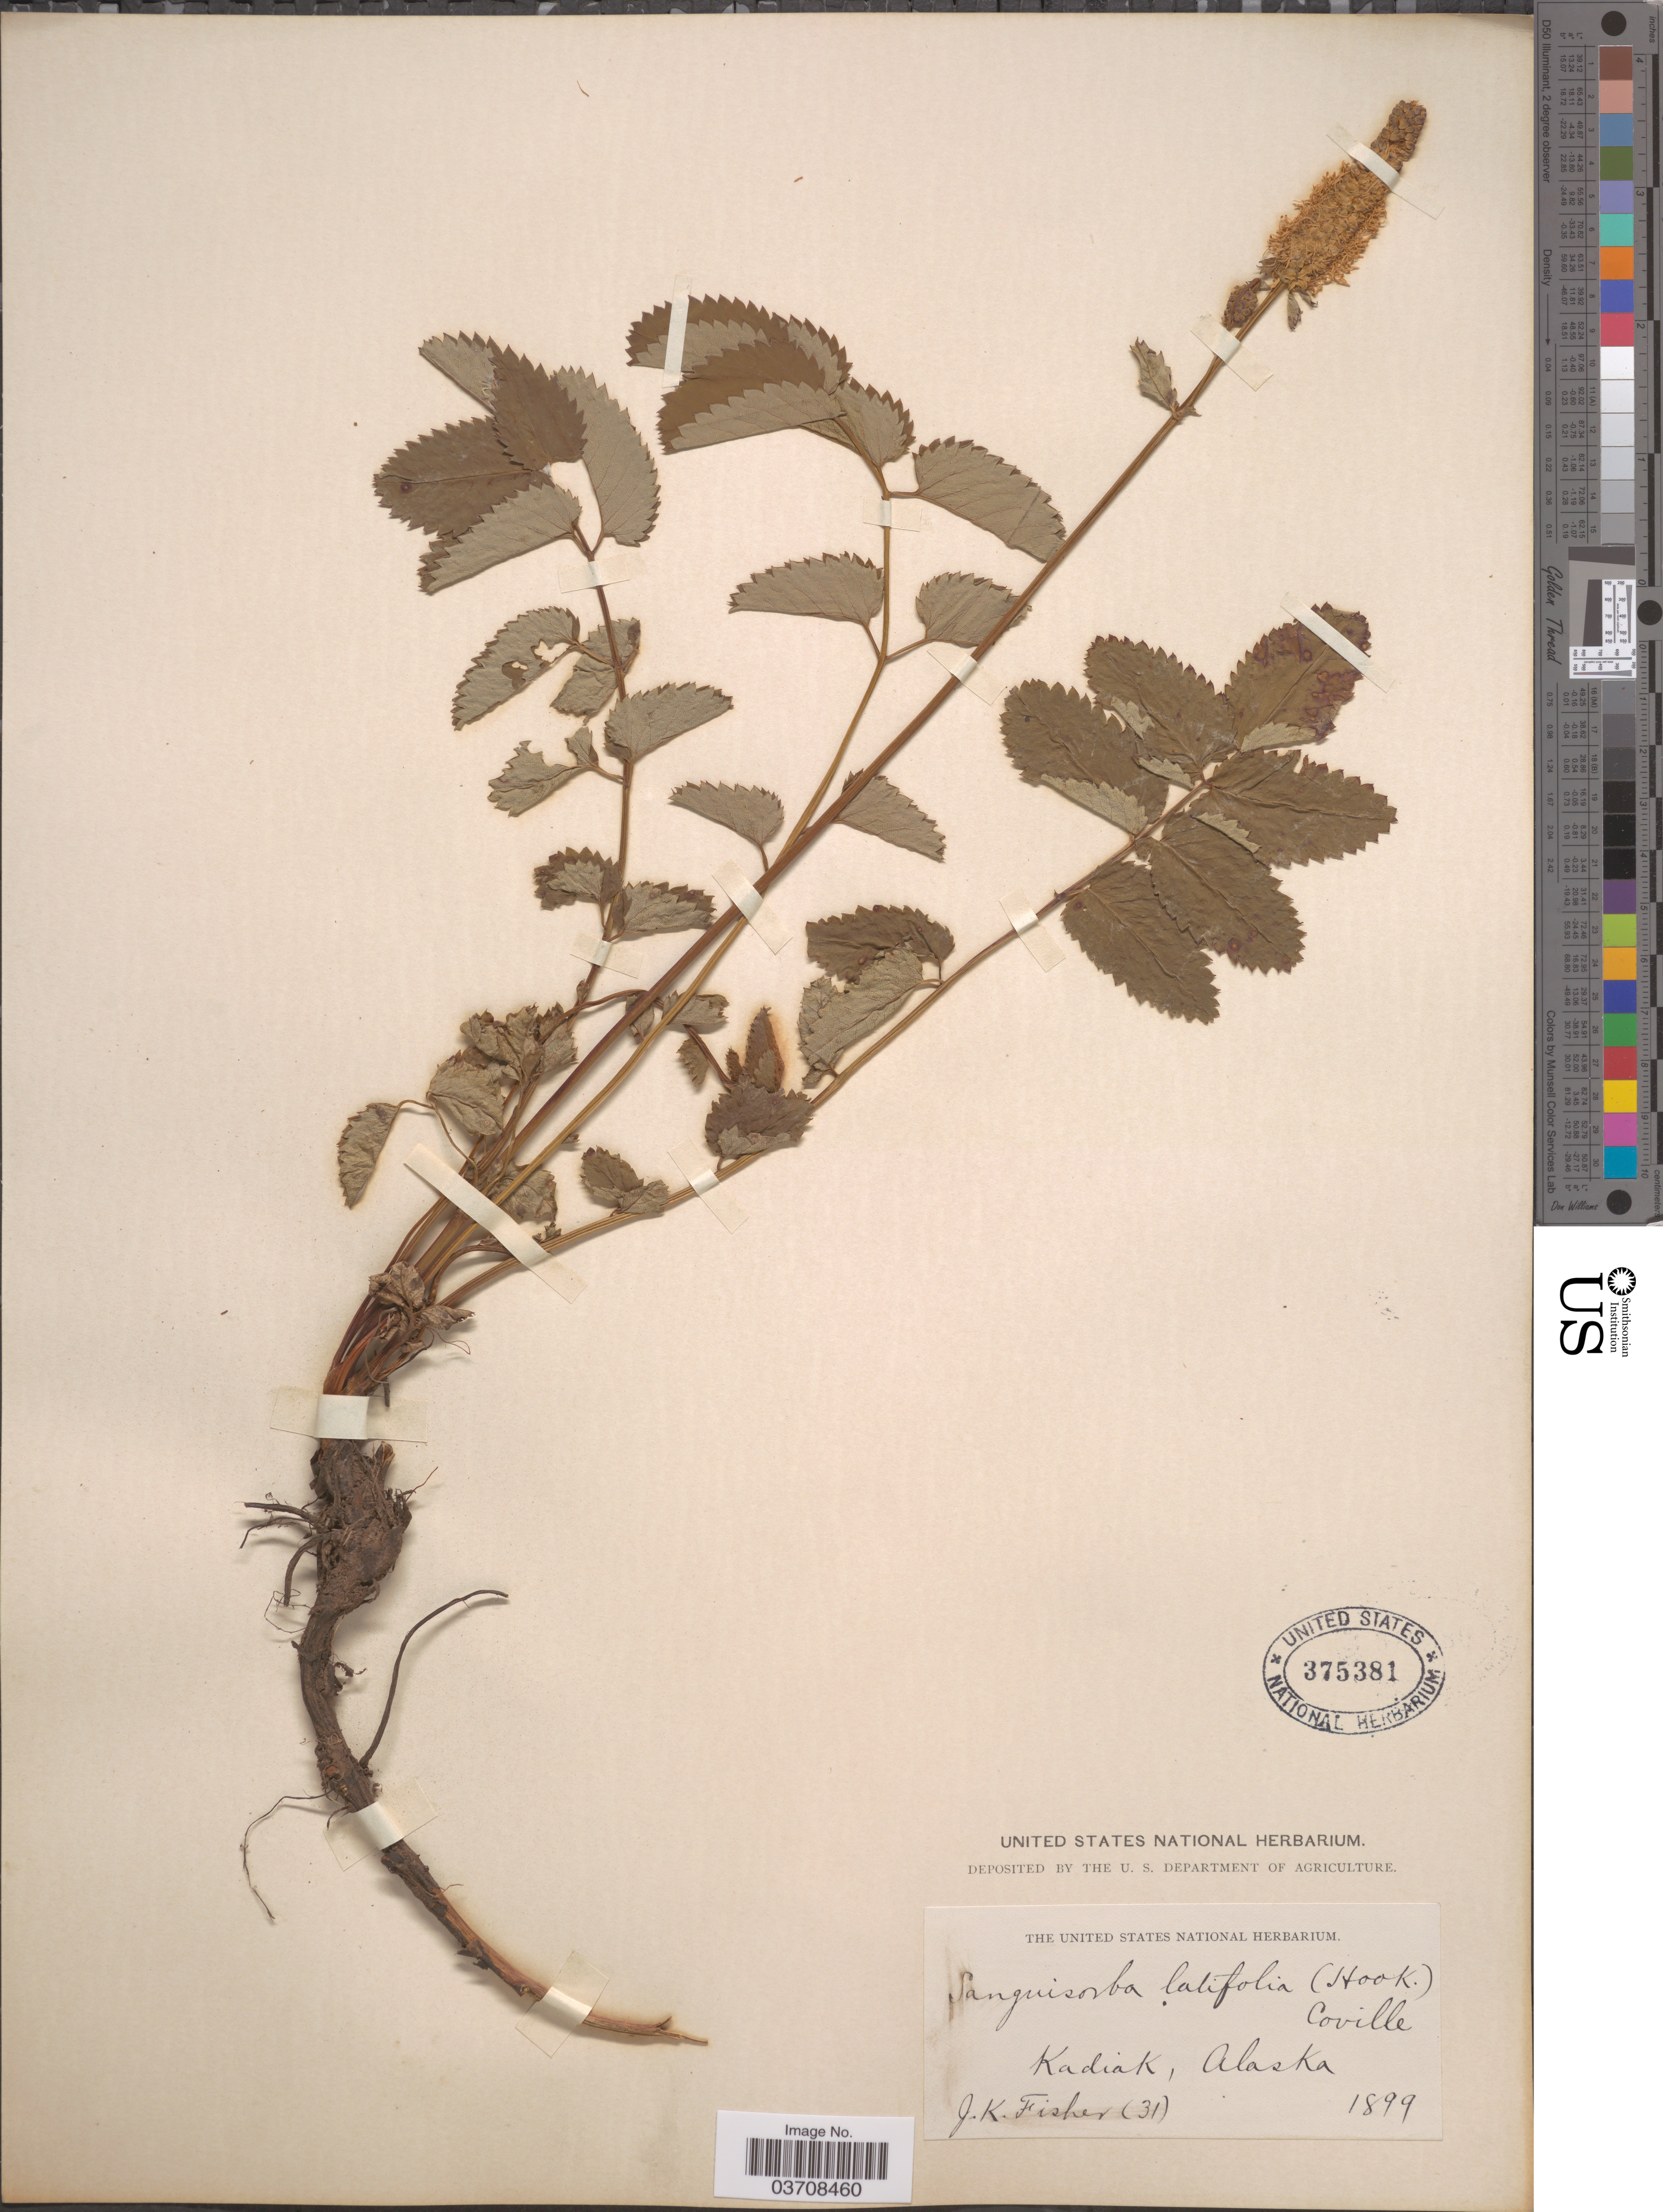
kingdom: Plantae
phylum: Tracheophyta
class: Magnoliopsida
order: Rosales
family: Rosaceae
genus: Sanguisorba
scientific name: Sanguisorba stipulata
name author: Raf.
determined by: Strong, Mark T., (BOT), Smithsonian Institution - National Museum of Natural History (UNITED STATES)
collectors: J. Fisher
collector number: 31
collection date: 1899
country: United States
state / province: Alaska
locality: Kadiak.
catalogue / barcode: US 375381